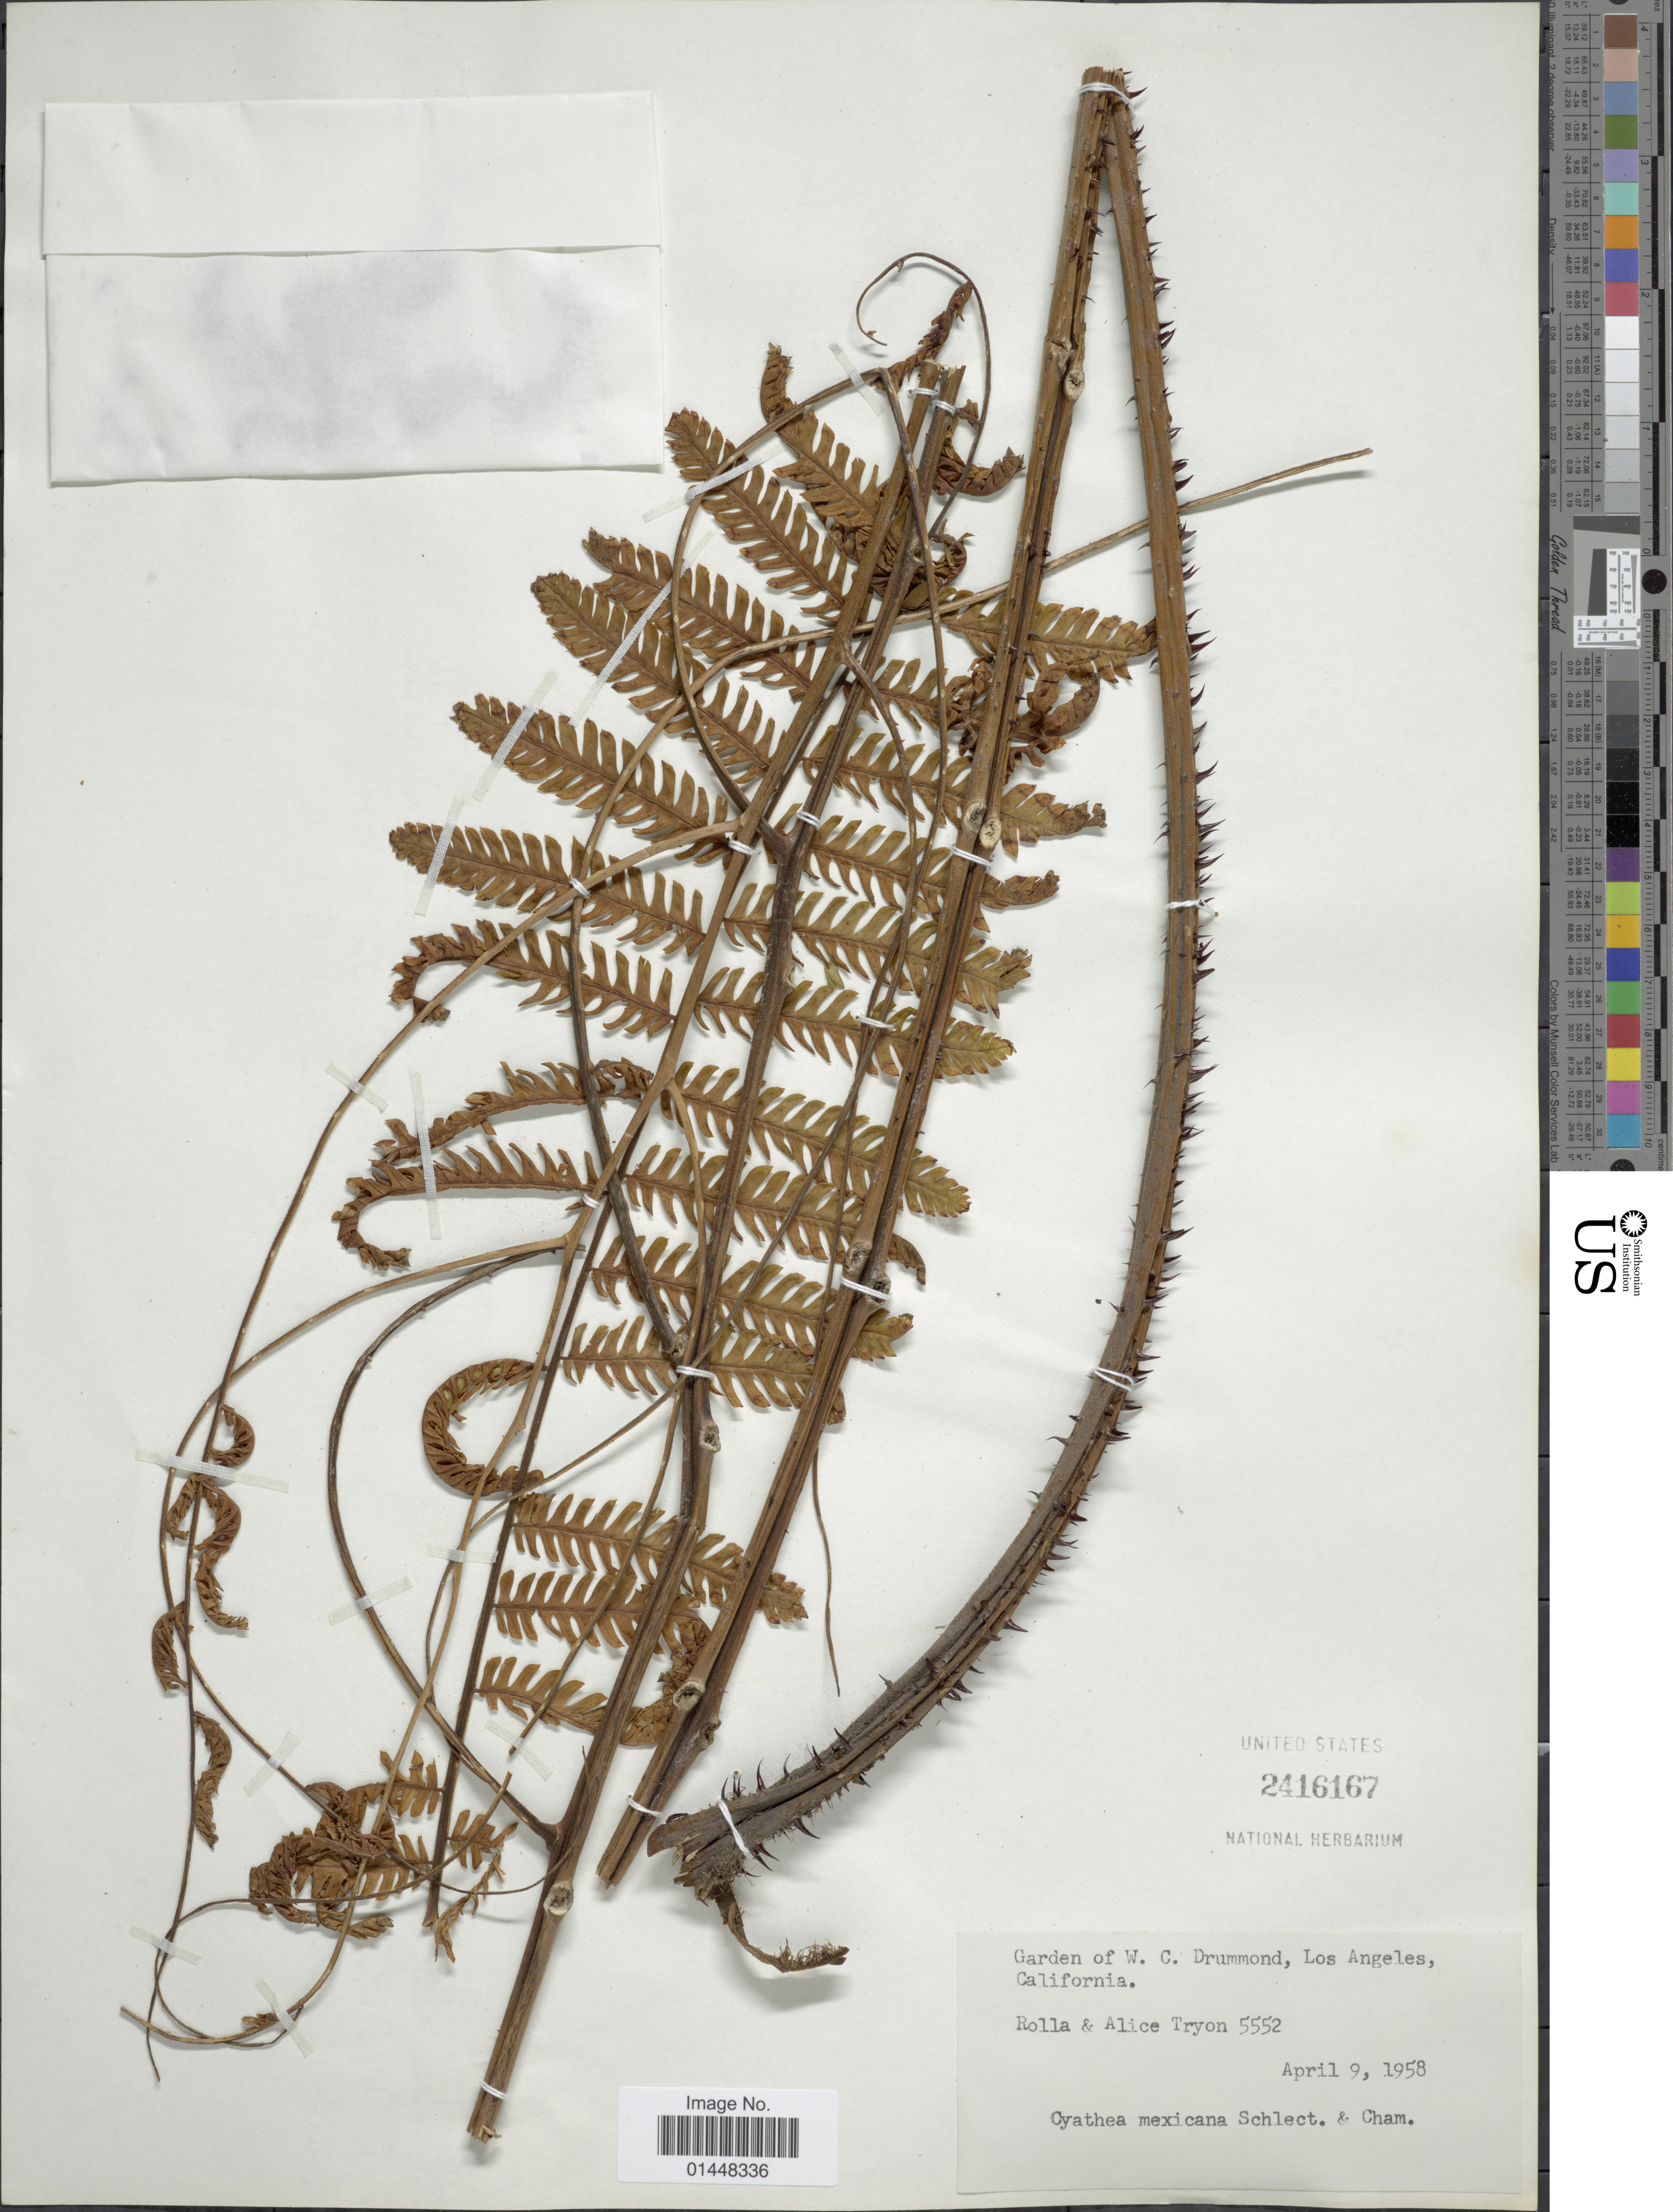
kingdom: Plantae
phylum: Tracheophyta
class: Polypodiopsida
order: Cyatheales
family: Cyatheaceae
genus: Cyathea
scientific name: Cyathea mexicana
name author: Schltdl. & Cham.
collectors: R. M. Tryon & A. F. Tryon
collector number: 5552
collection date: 1958-04-09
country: United States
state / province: California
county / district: Los Angeles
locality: Garden of W.C. Drummond , Los Angeles California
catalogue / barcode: US 2416167